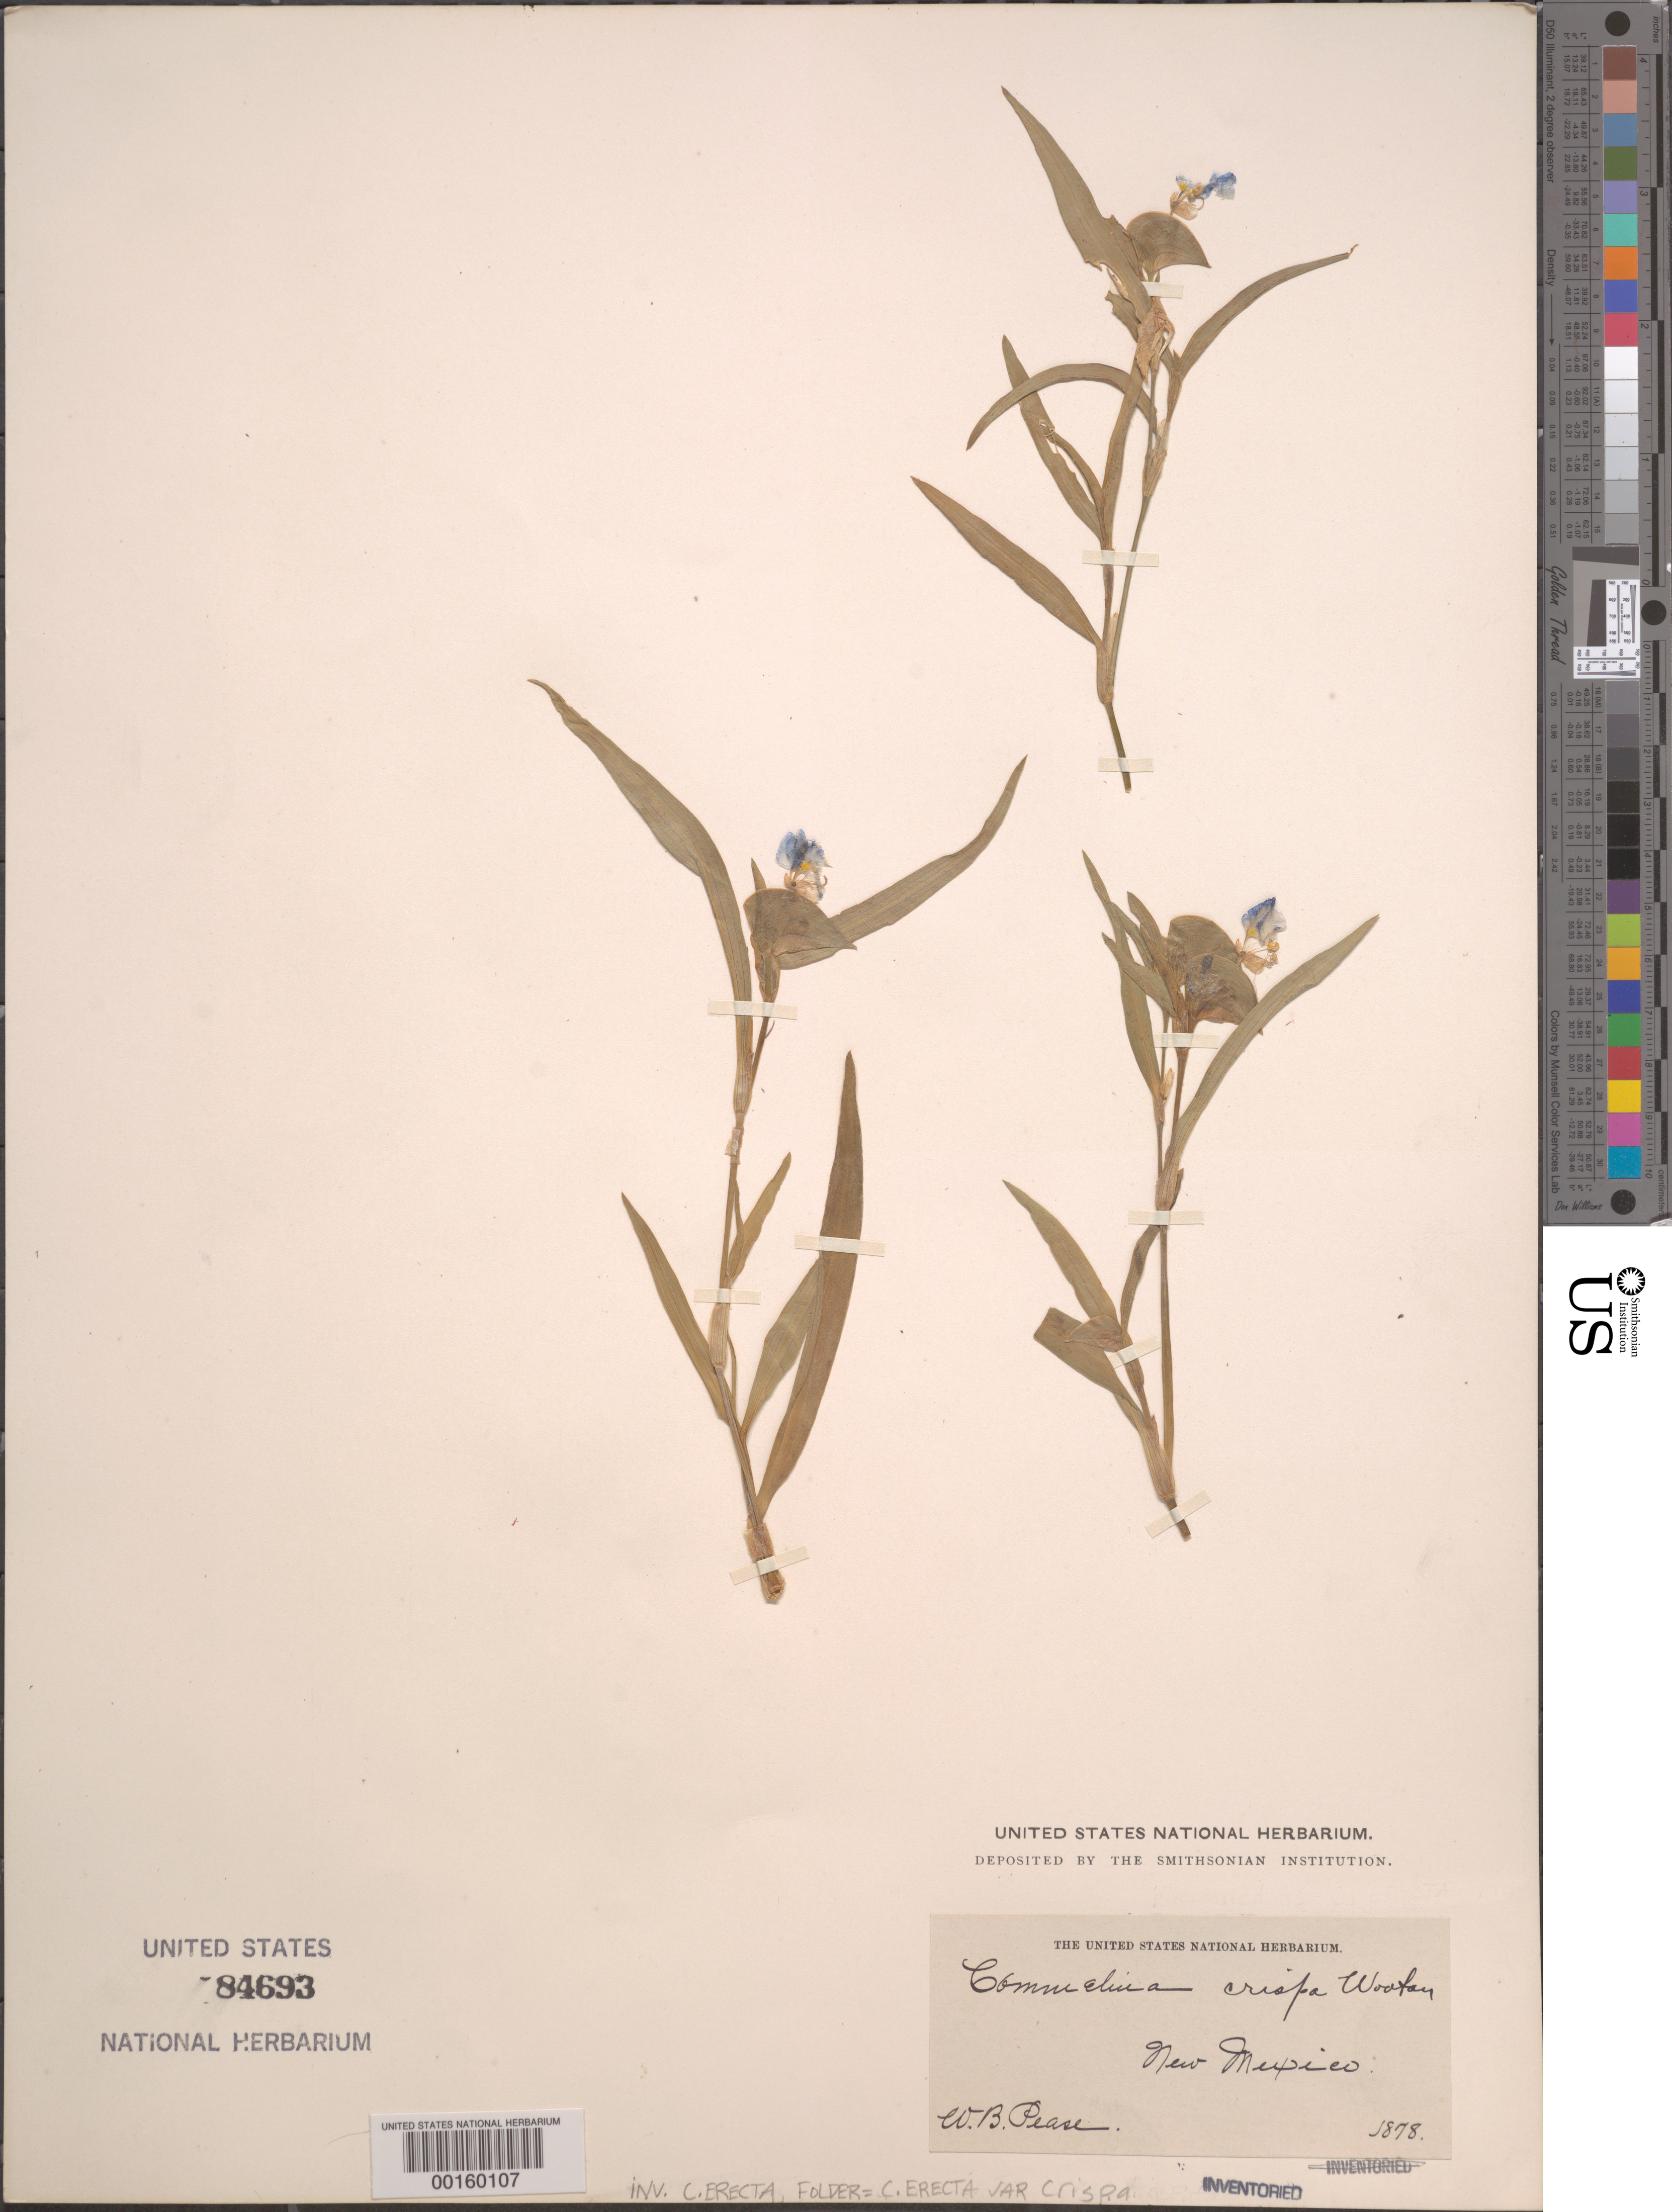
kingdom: Plantae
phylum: Tracheophyta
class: Liliopsida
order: Commelinales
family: Commelinaceae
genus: Commelina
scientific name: Commelina erecta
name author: L.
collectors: W. Pease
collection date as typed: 1878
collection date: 1878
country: United States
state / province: New Mexico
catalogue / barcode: US 84693